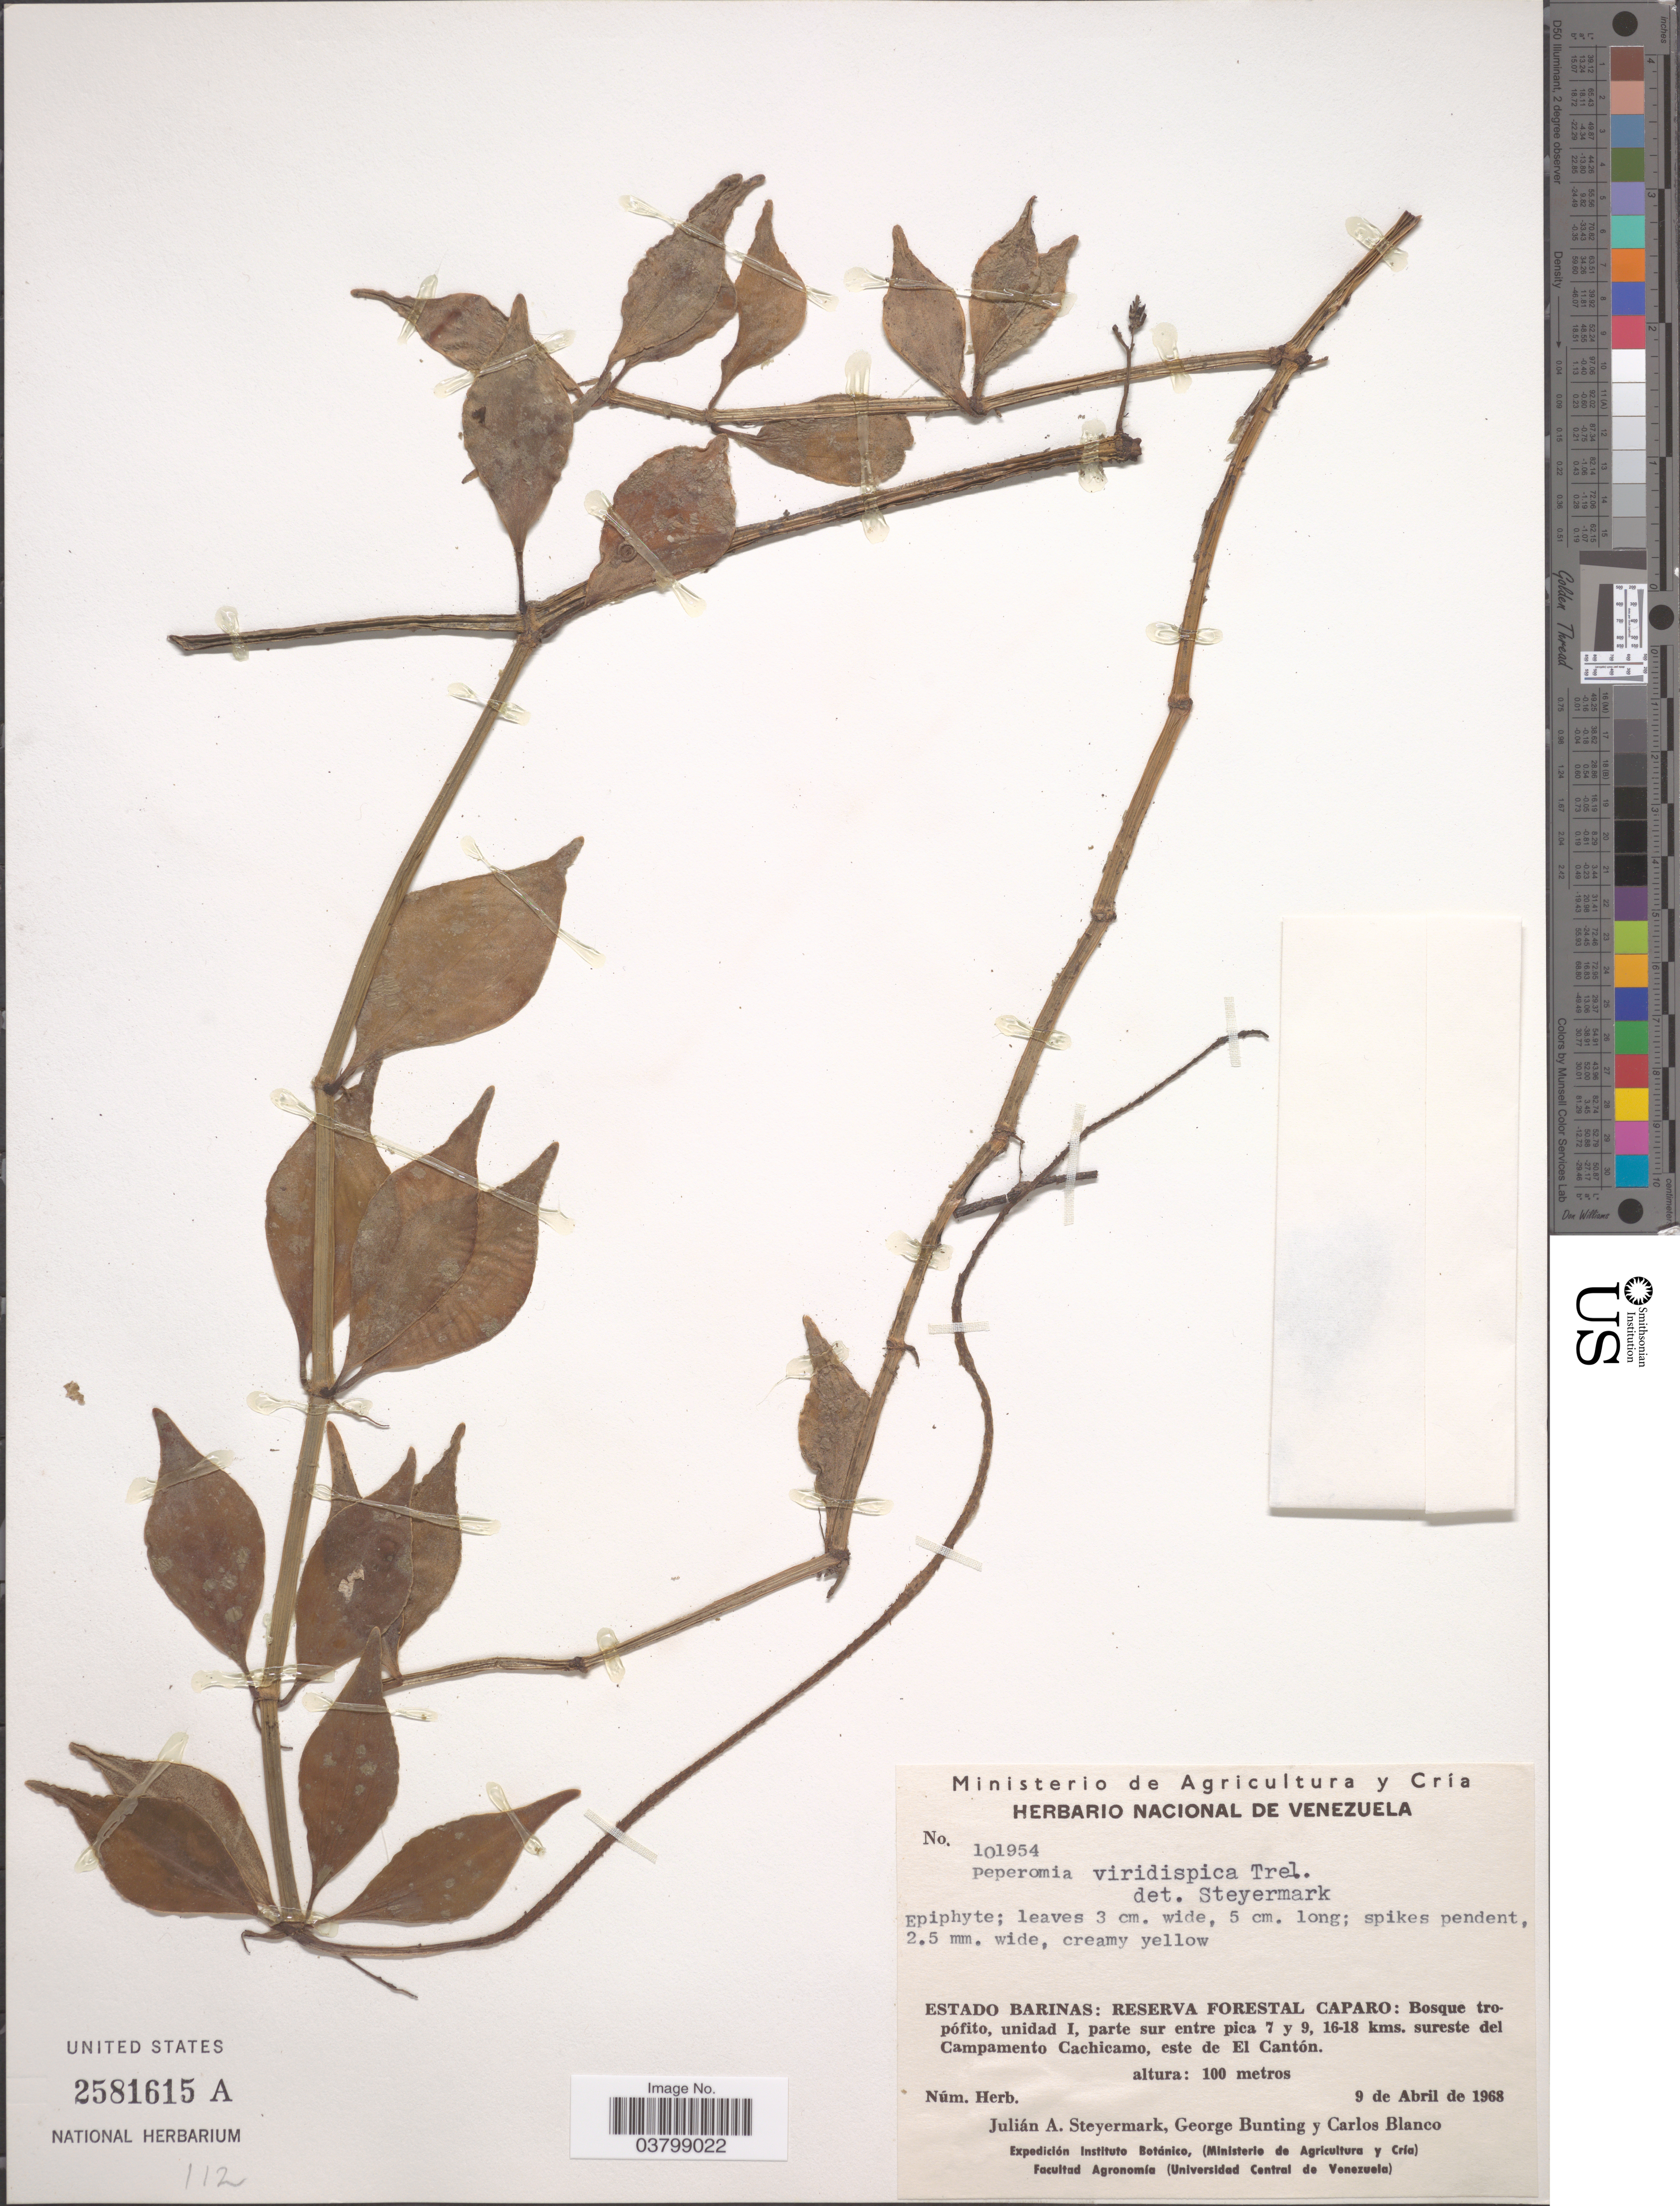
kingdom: Plantae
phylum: Tracheophyta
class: Magnoliopsida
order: Piperales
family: Piperaceae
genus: Peperomia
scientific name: Peperomia viridispica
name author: Trel.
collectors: J. Steyermark, G. S. Bunting & C. Blanco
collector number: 101954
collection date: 1968-04-09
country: Venezuela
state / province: Barinas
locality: Reserva Forestal Caparo: Bosque tropófito, unidad I, parte sur entre pica 7 y 9, 16-18 kms. sureste del Campamento Cachicamo, este de El Cantón.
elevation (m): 100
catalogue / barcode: US 2581615A